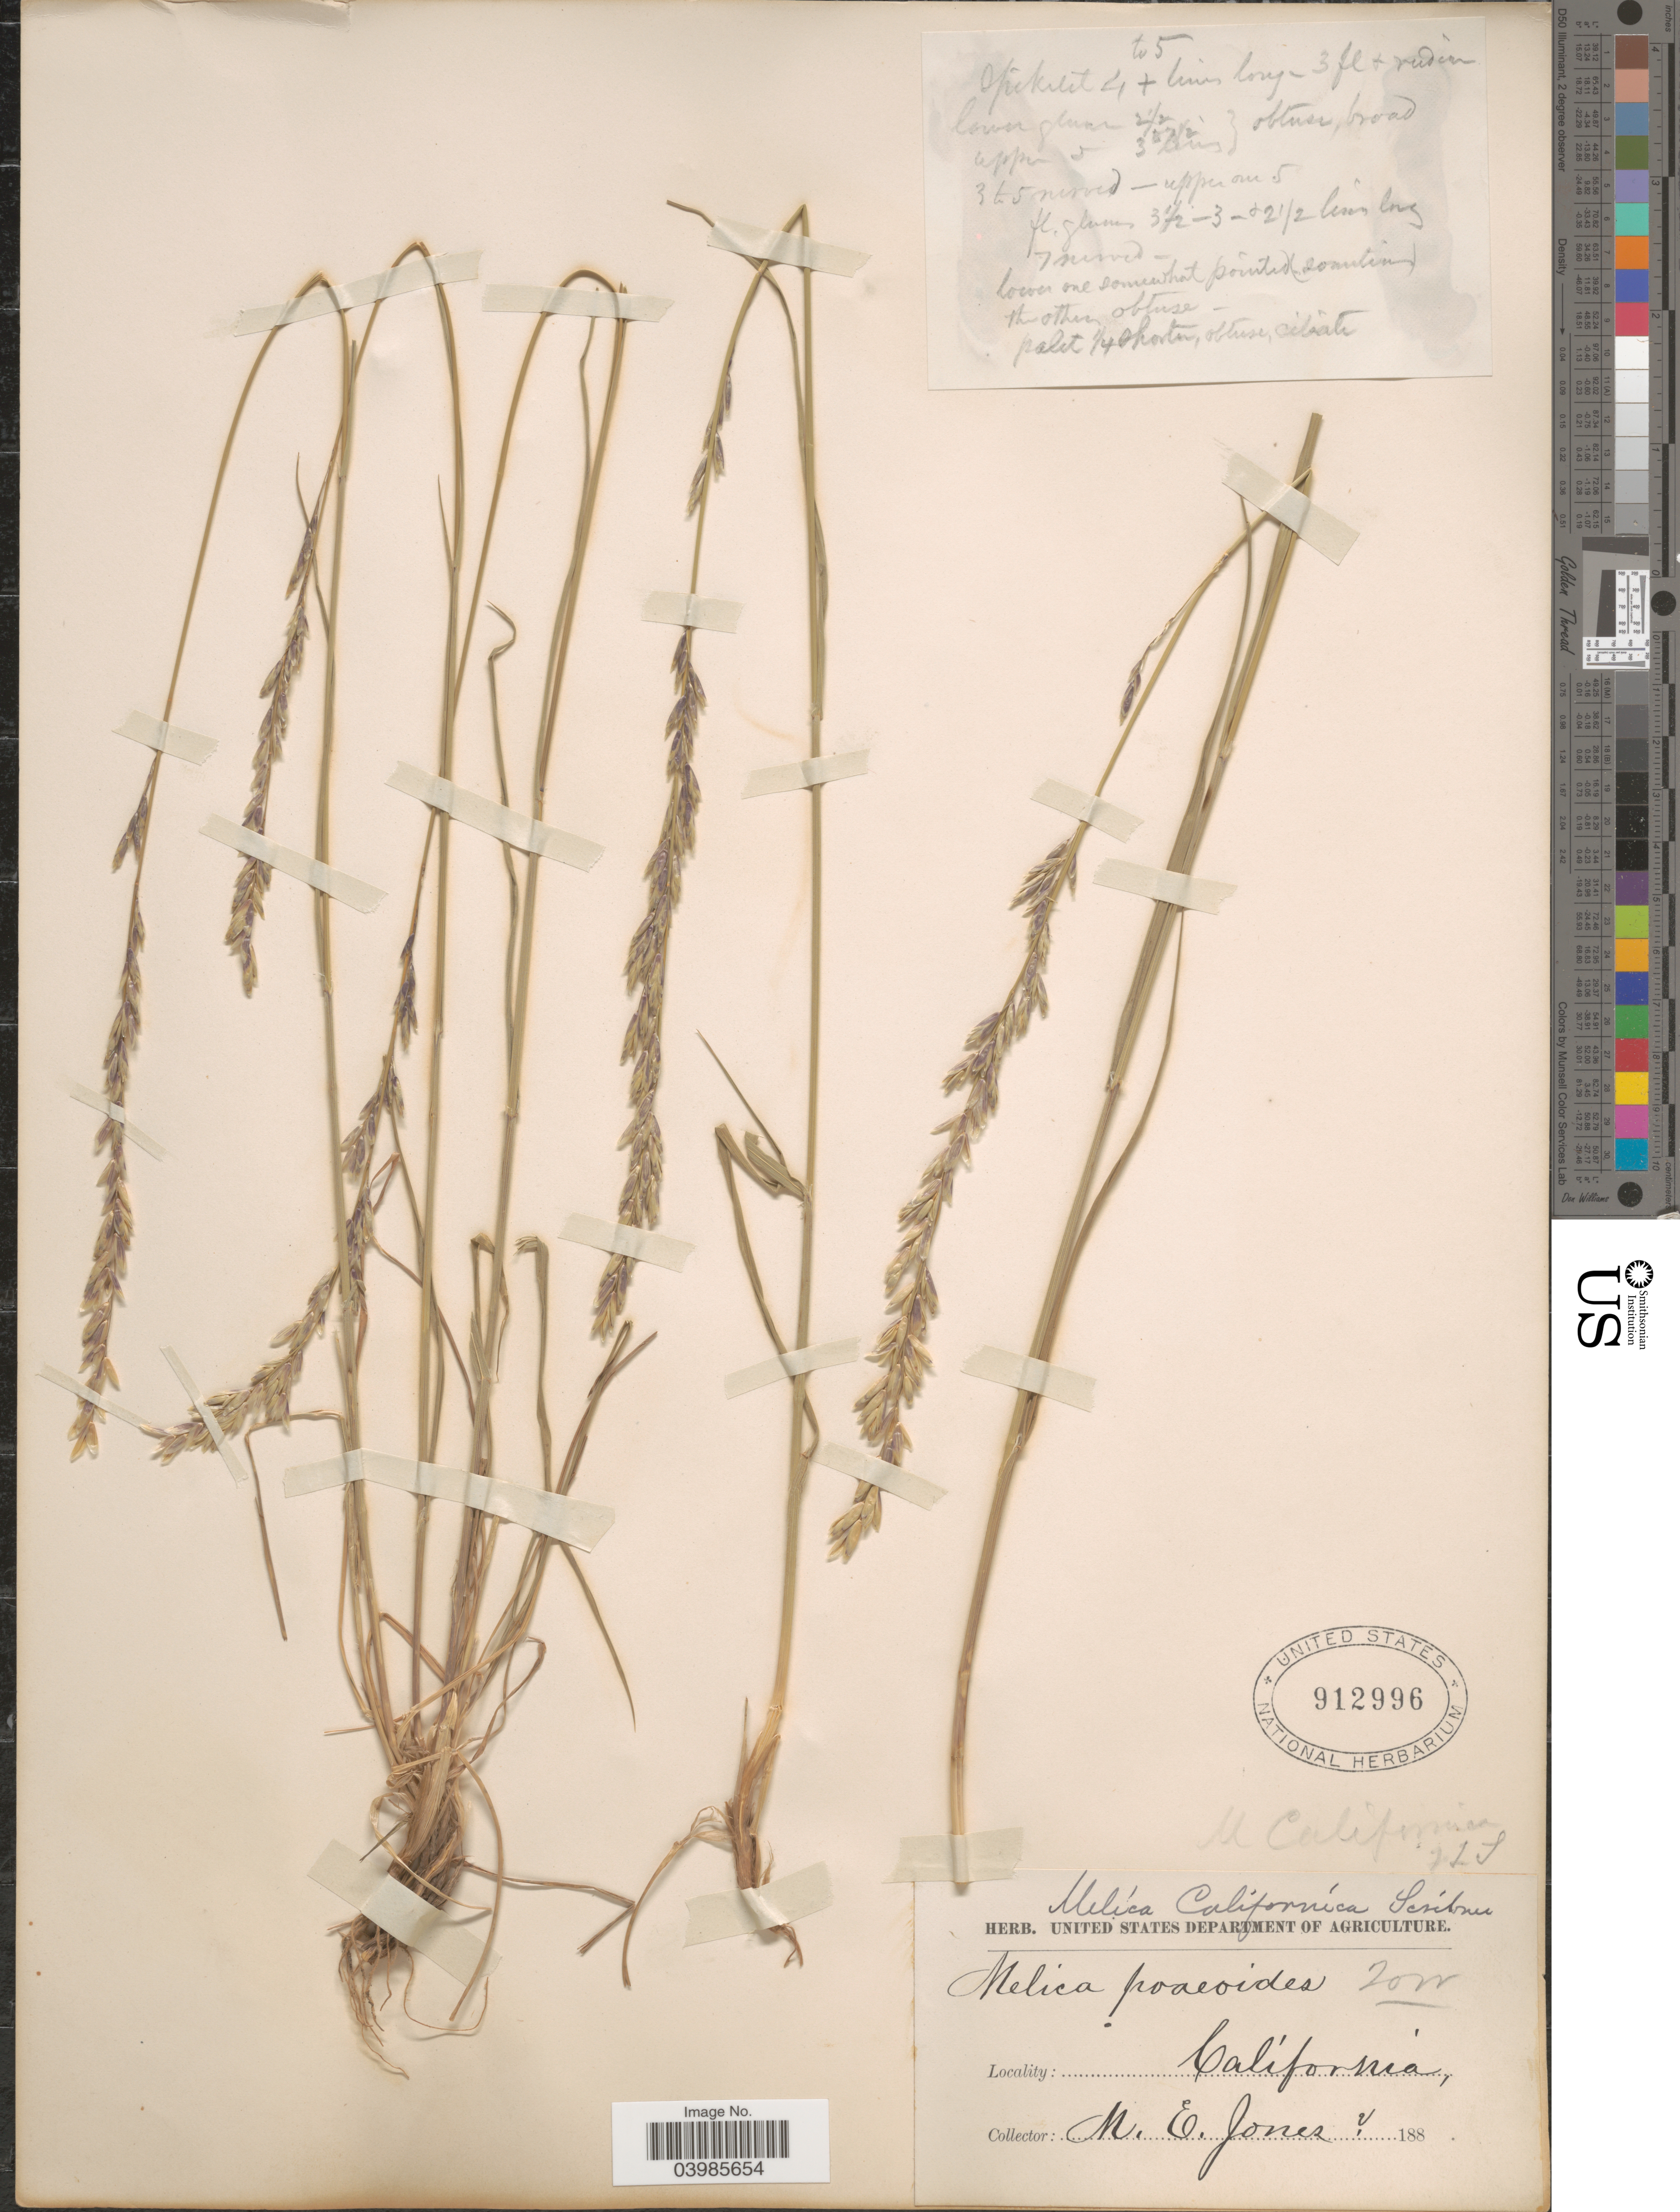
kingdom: Plantae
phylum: Tracheophyta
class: Liliopsida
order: Poales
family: Poaceae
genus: Melica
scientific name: Melica californica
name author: Scribn.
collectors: M. E. Jones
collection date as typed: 188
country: United States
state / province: California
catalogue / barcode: US 912996